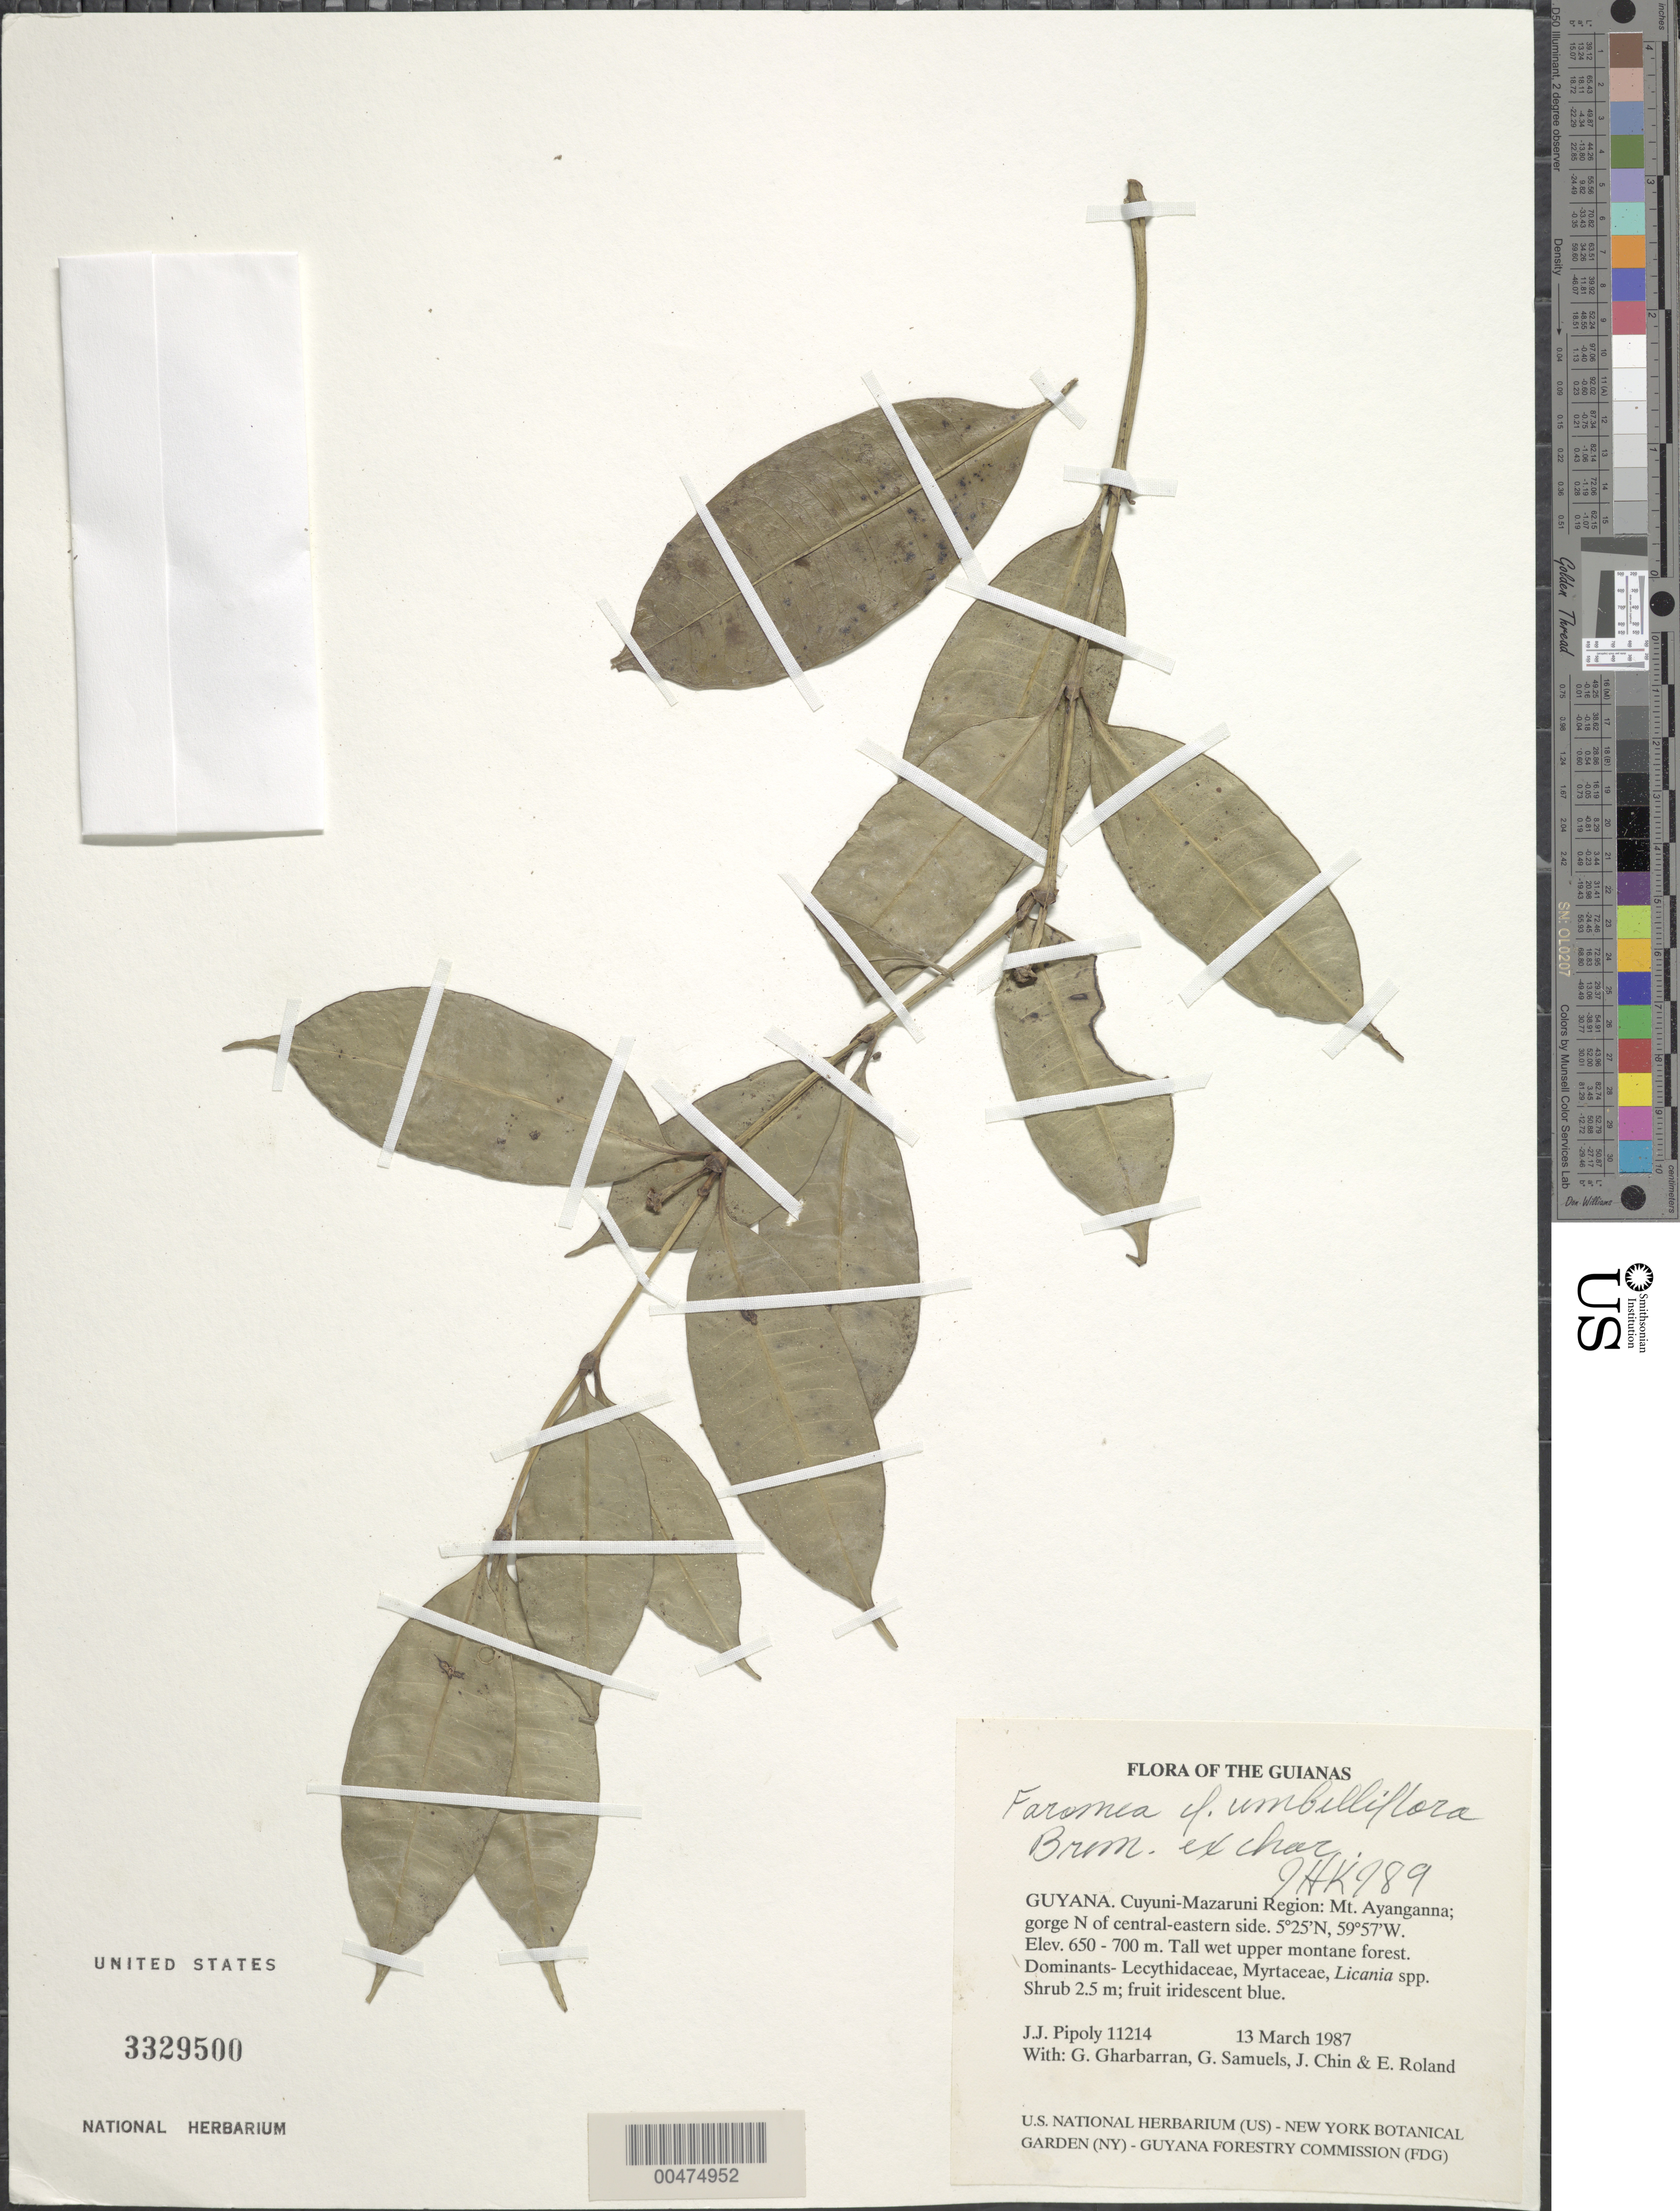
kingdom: Plantae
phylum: Tracheophyta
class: Magnoliopsida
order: Gentianales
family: Rubiaceae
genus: Faramea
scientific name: Faramea umbelliflora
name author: Bremek.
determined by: Kirkbride, J. H.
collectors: J. J. Pipoly, G. Gharbarran, G. Samuels, J. Chin & E. Roland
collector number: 11214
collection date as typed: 13 March 1987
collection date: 1987-03-13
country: Guyana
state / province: Cuyuni-Mazaruni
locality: Mt. Ayanganna; gorge N of central-eastern side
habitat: Tall wet upper montane forest. Dominants: Lecythidaceae, Myrtaceae, Licania spp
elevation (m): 650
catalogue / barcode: US 3329500